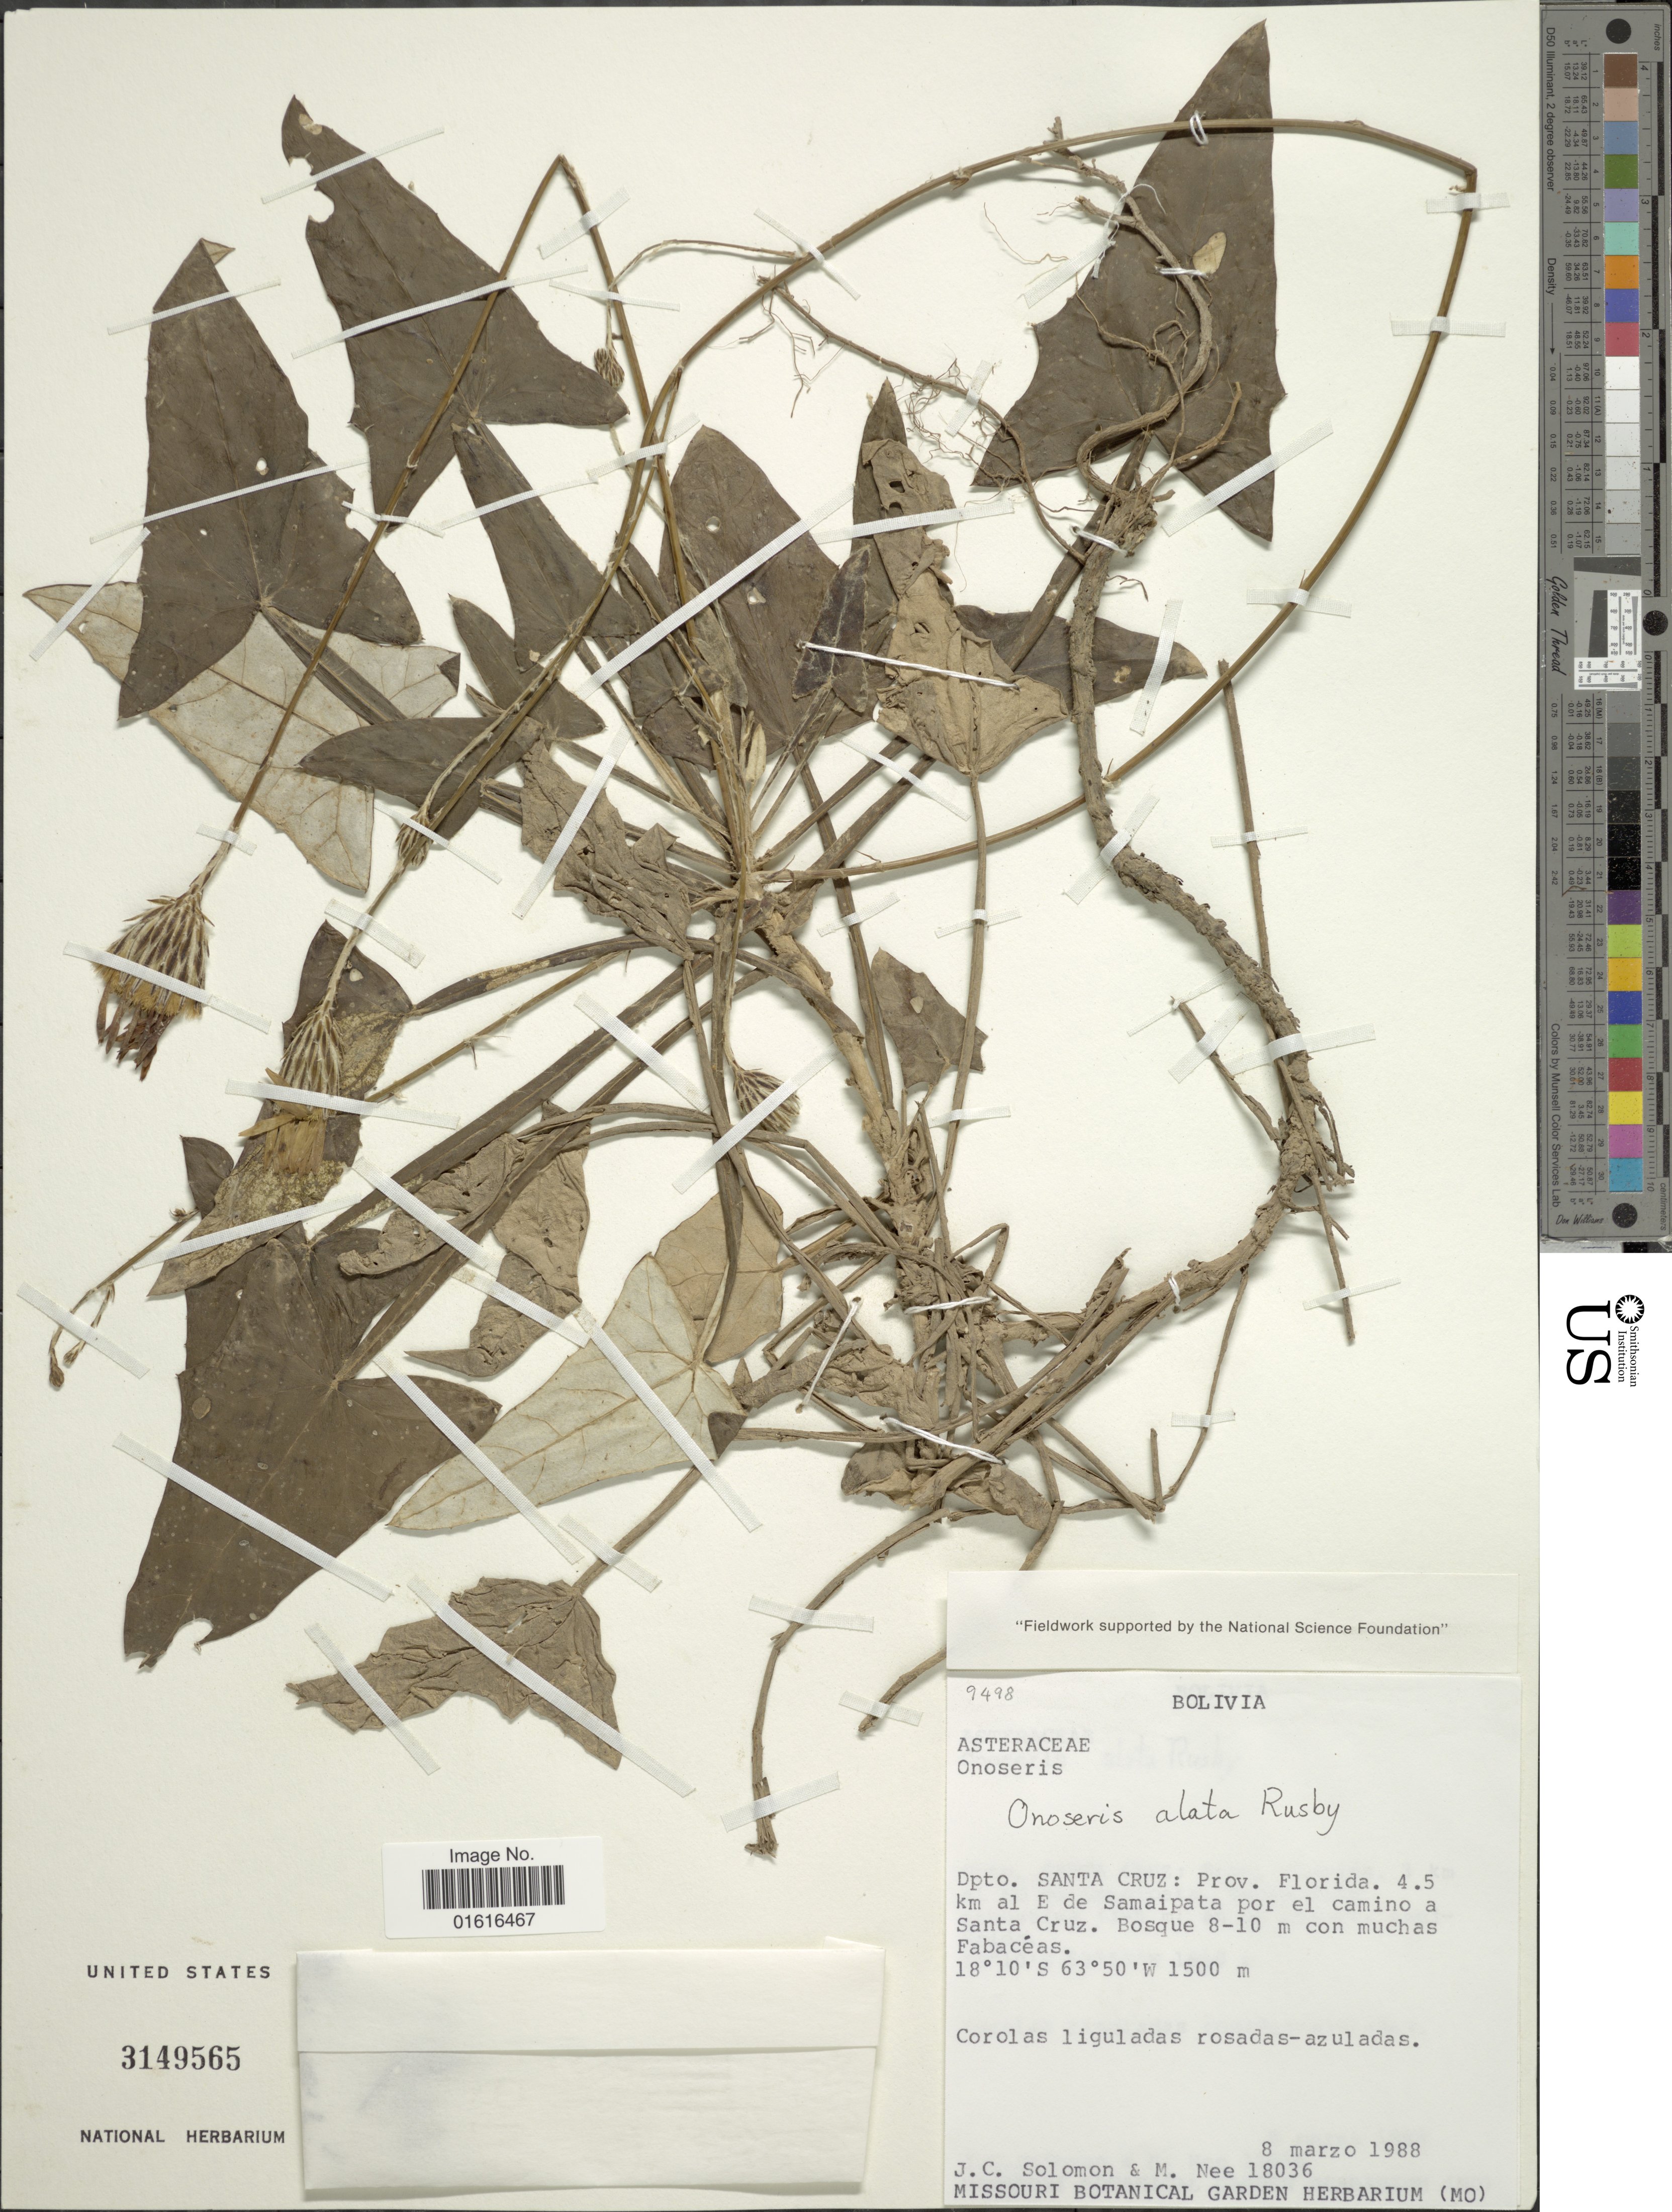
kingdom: Plantae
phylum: Tracheophyta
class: Magnoliopsida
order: Asterales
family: Asteraceae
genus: Onoseris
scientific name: Onoseris alata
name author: Rusby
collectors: J. C. Solomon & M. Nee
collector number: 18036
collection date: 1988-03-08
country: Bolivia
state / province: Santa Cruz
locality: Prov. Florida 4.5 km al E de Samaipata por el camino a Santa Cruz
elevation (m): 1500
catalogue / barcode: US 3149565